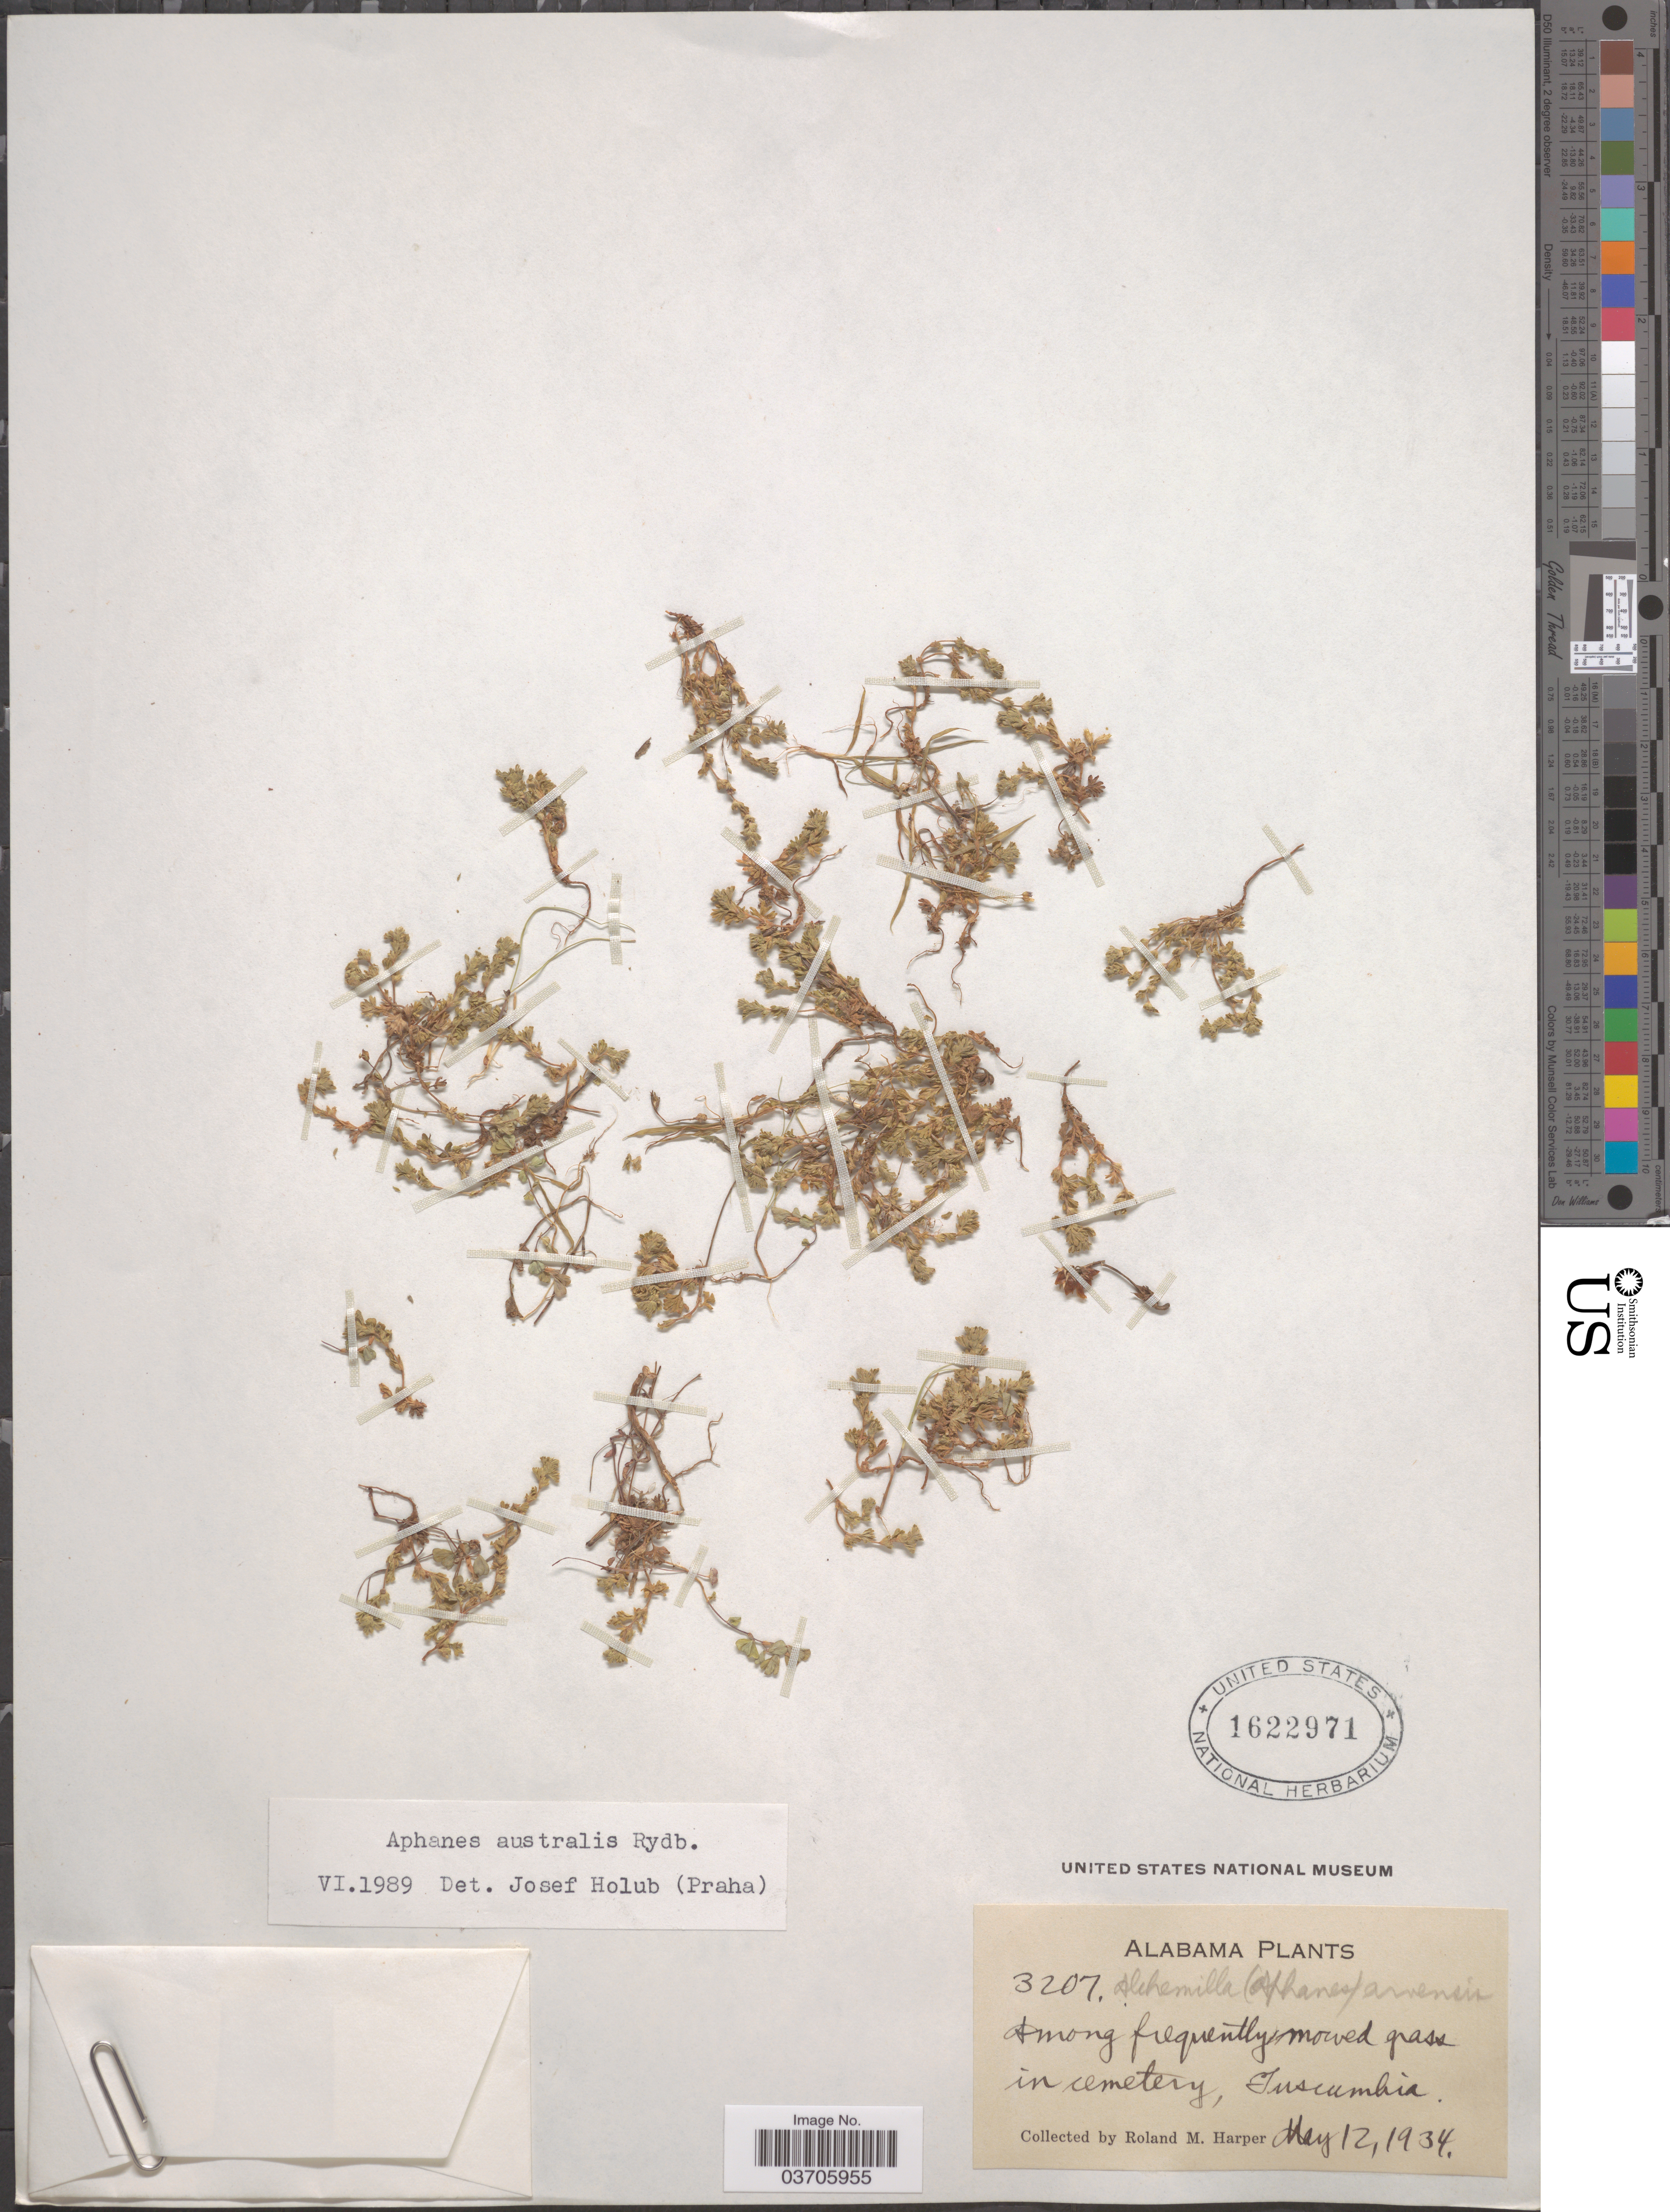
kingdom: Plantae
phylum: Tracheophyta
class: Magnoliopsida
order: Rosales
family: Rosaceae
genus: Aphanes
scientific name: Aphanes australis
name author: Rydb.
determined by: Holub, Josef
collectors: R. Harper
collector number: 3207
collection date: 1934-05-12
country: United States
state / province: Alabama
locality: Tuscumbia.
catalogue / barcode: US 1622971